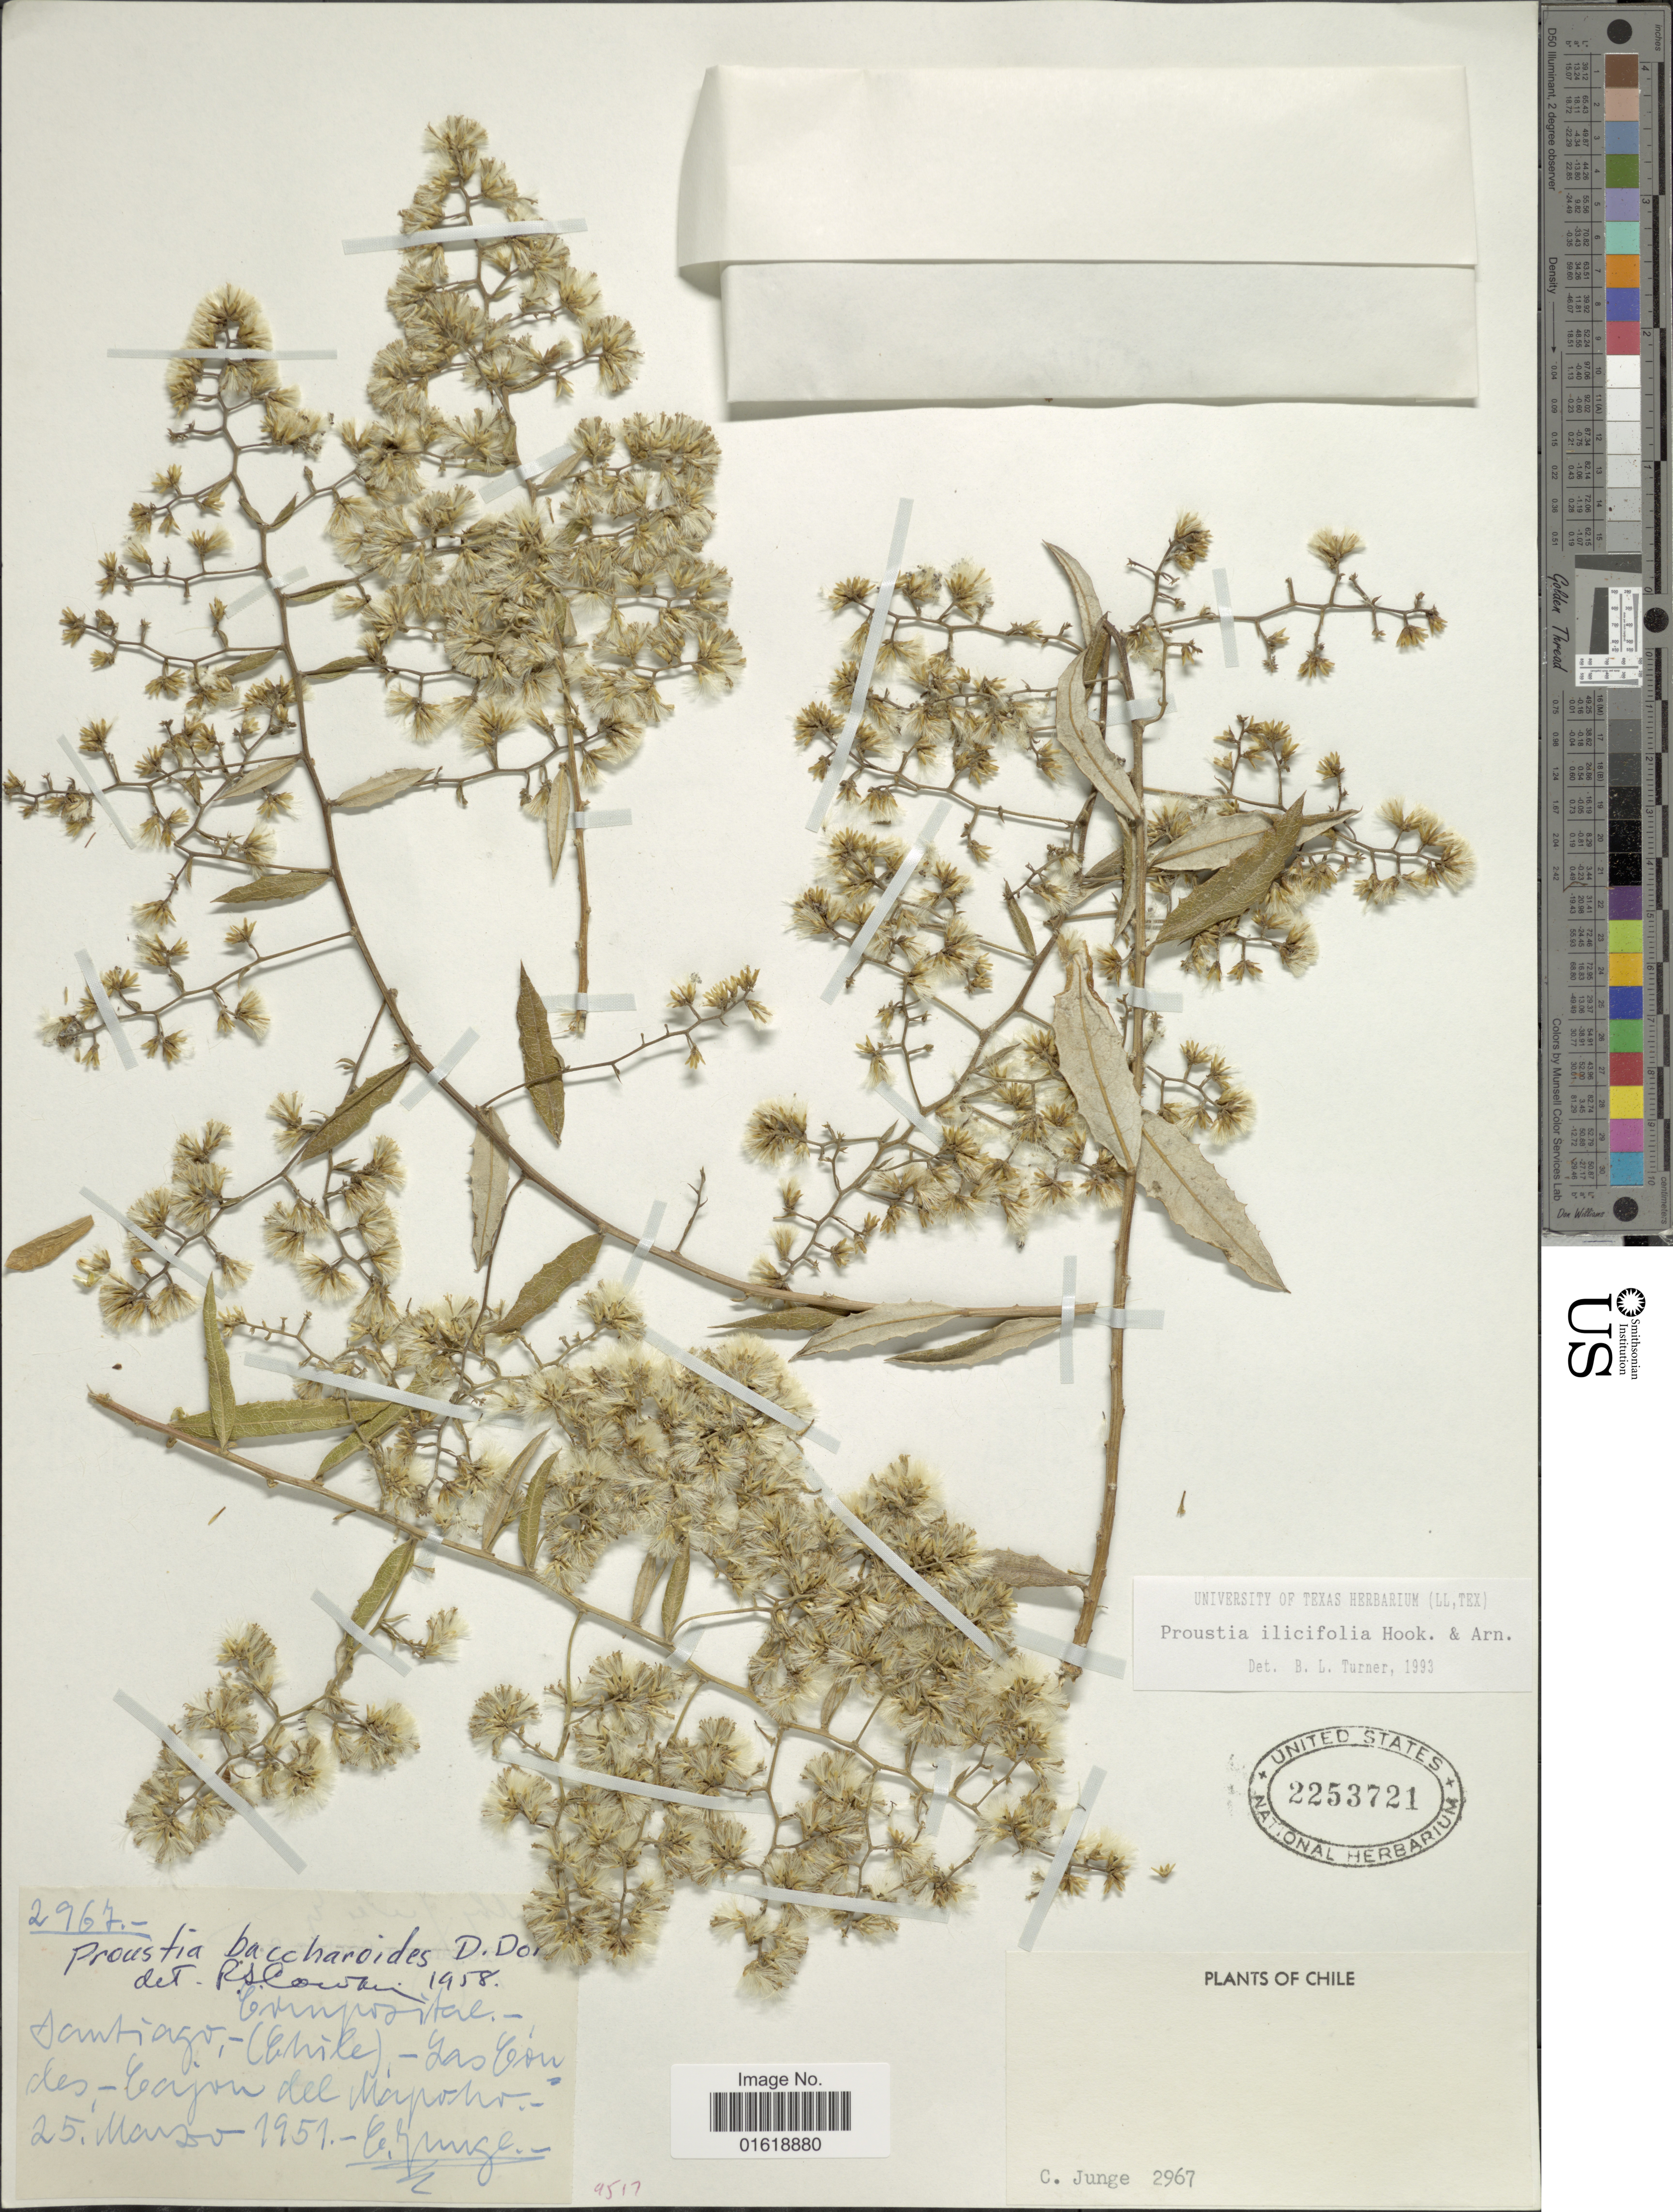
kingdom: Plantae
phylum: Tracheophyta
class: Magnoliopsida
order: Asterales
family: Asteraceae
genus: Proustia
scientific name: Proustia ilicifolia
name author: Hook. & Arn.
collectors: C. Junge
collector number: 2967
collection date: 1951-03-25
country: Chile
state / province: Región Metropolitana (RM)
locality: Santiago - Las Cóndes - Cajon del Mapocho.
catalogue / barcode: US 2253721